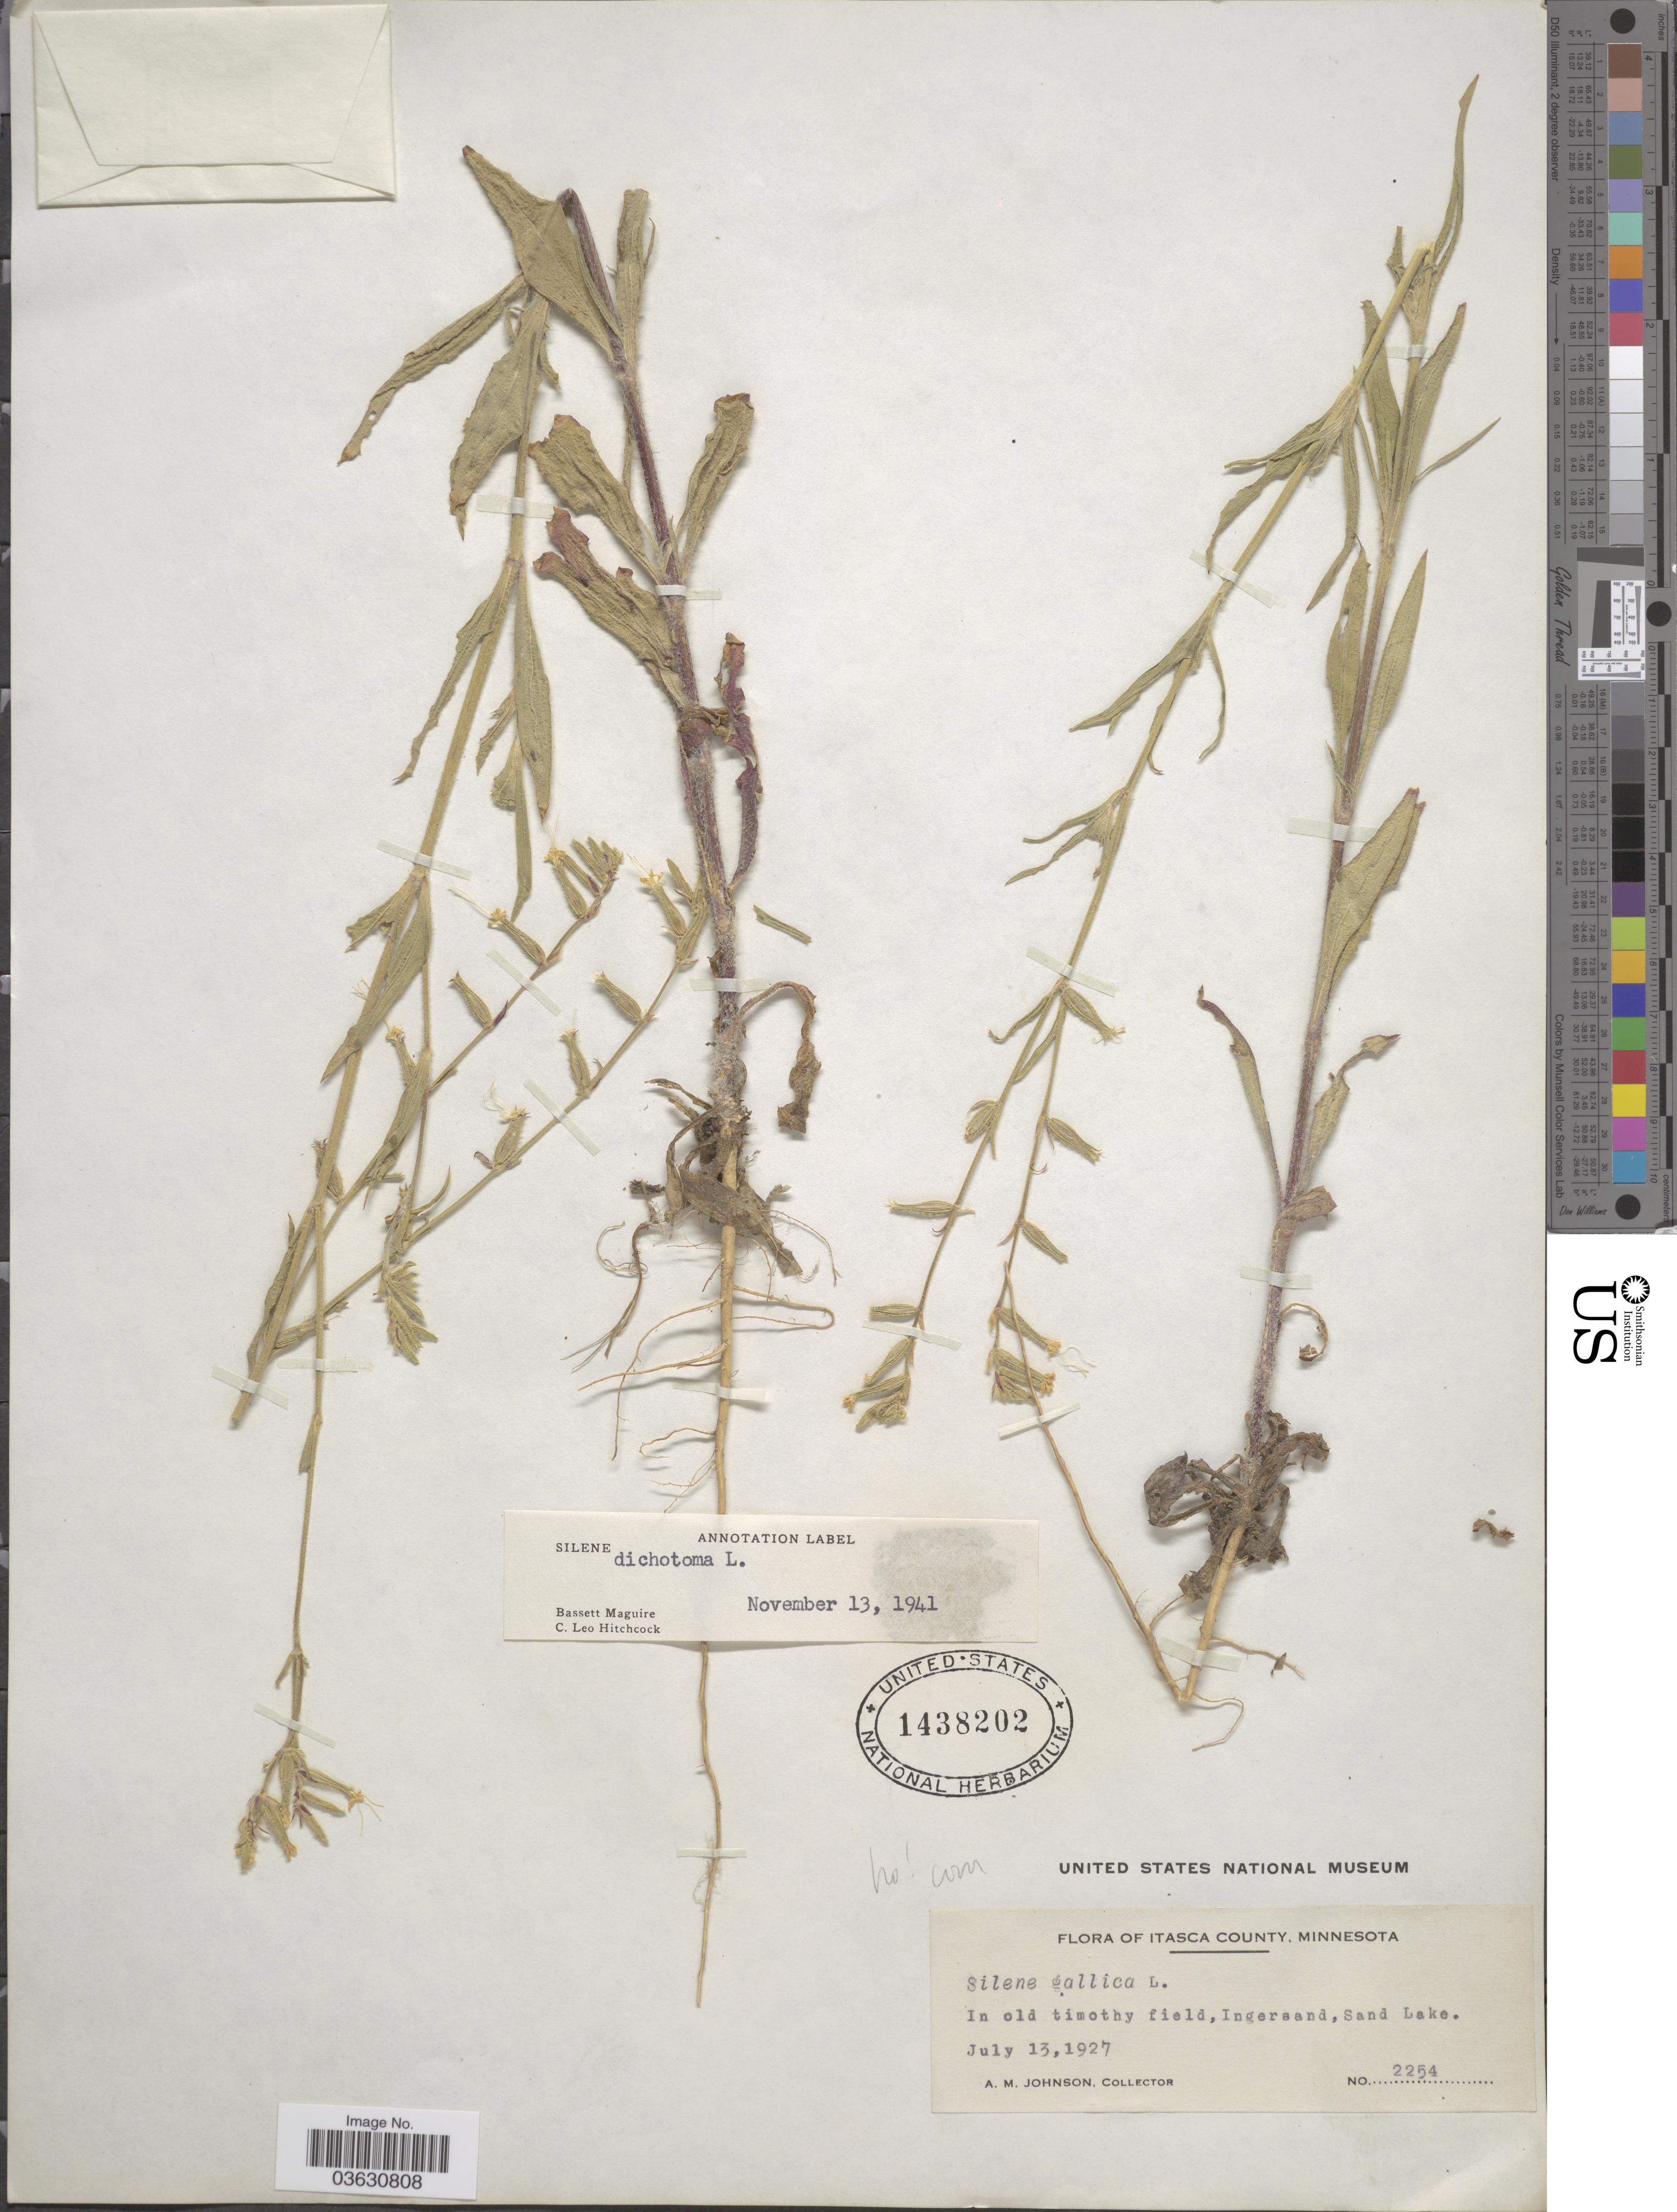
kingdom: Plantae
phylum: Tracheophyta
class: Magnoliopsida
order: Caryophyllales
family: Caryophyllaceae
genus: Silene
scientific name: Silene dichotoma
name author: Ehrh.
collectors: A. M. Johnson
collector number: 2254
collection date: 1927-07-13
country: United States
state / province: Minnesota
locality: Itasca County. In old timothy field, Ingersand, Sand Lake.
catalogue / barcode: US 1438202